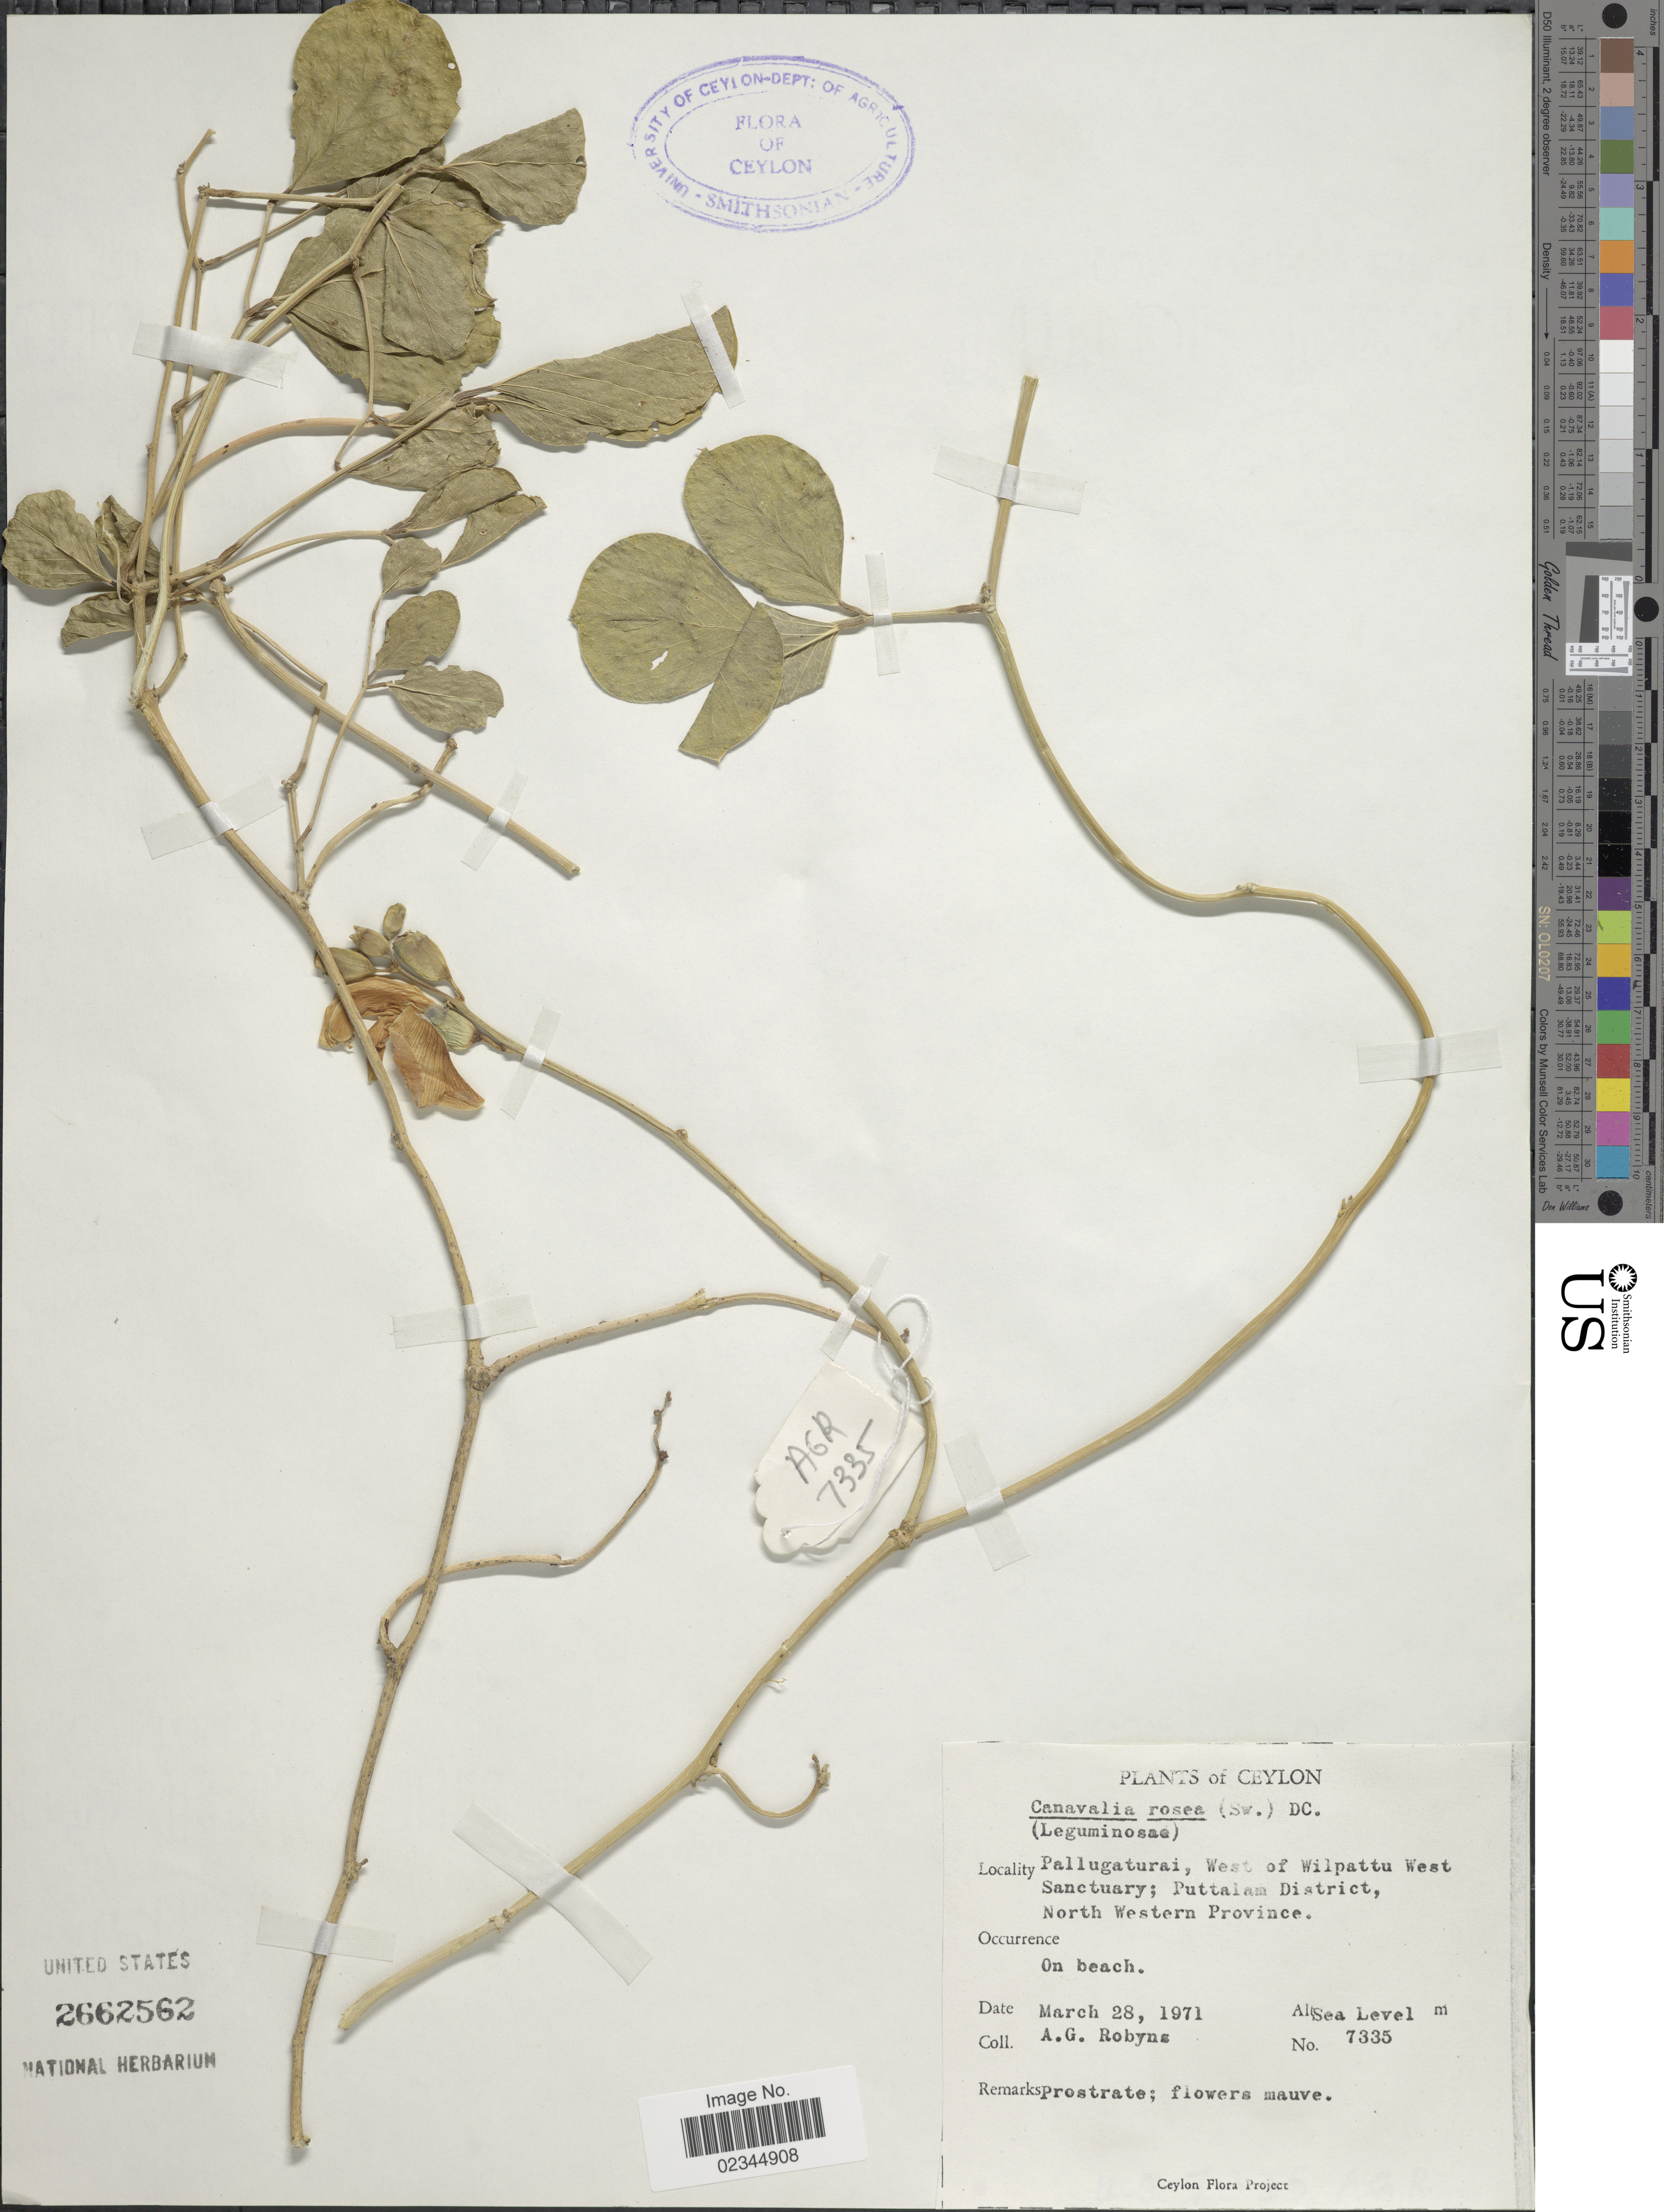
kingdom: Plantae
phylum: Tracheophyta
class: Magnoliopsida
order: Fabales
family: Fabaceae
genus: Canavalia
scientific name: Canavalia rosea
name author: (Sw.) DC.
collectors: A. G. Robyns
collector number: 7335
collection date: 1971-03-28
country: Sri Lanka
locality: Ceylon, Pallugaturai, West of Wilpattu West Sanctuary, Puttalam District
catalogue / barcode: US 2662562